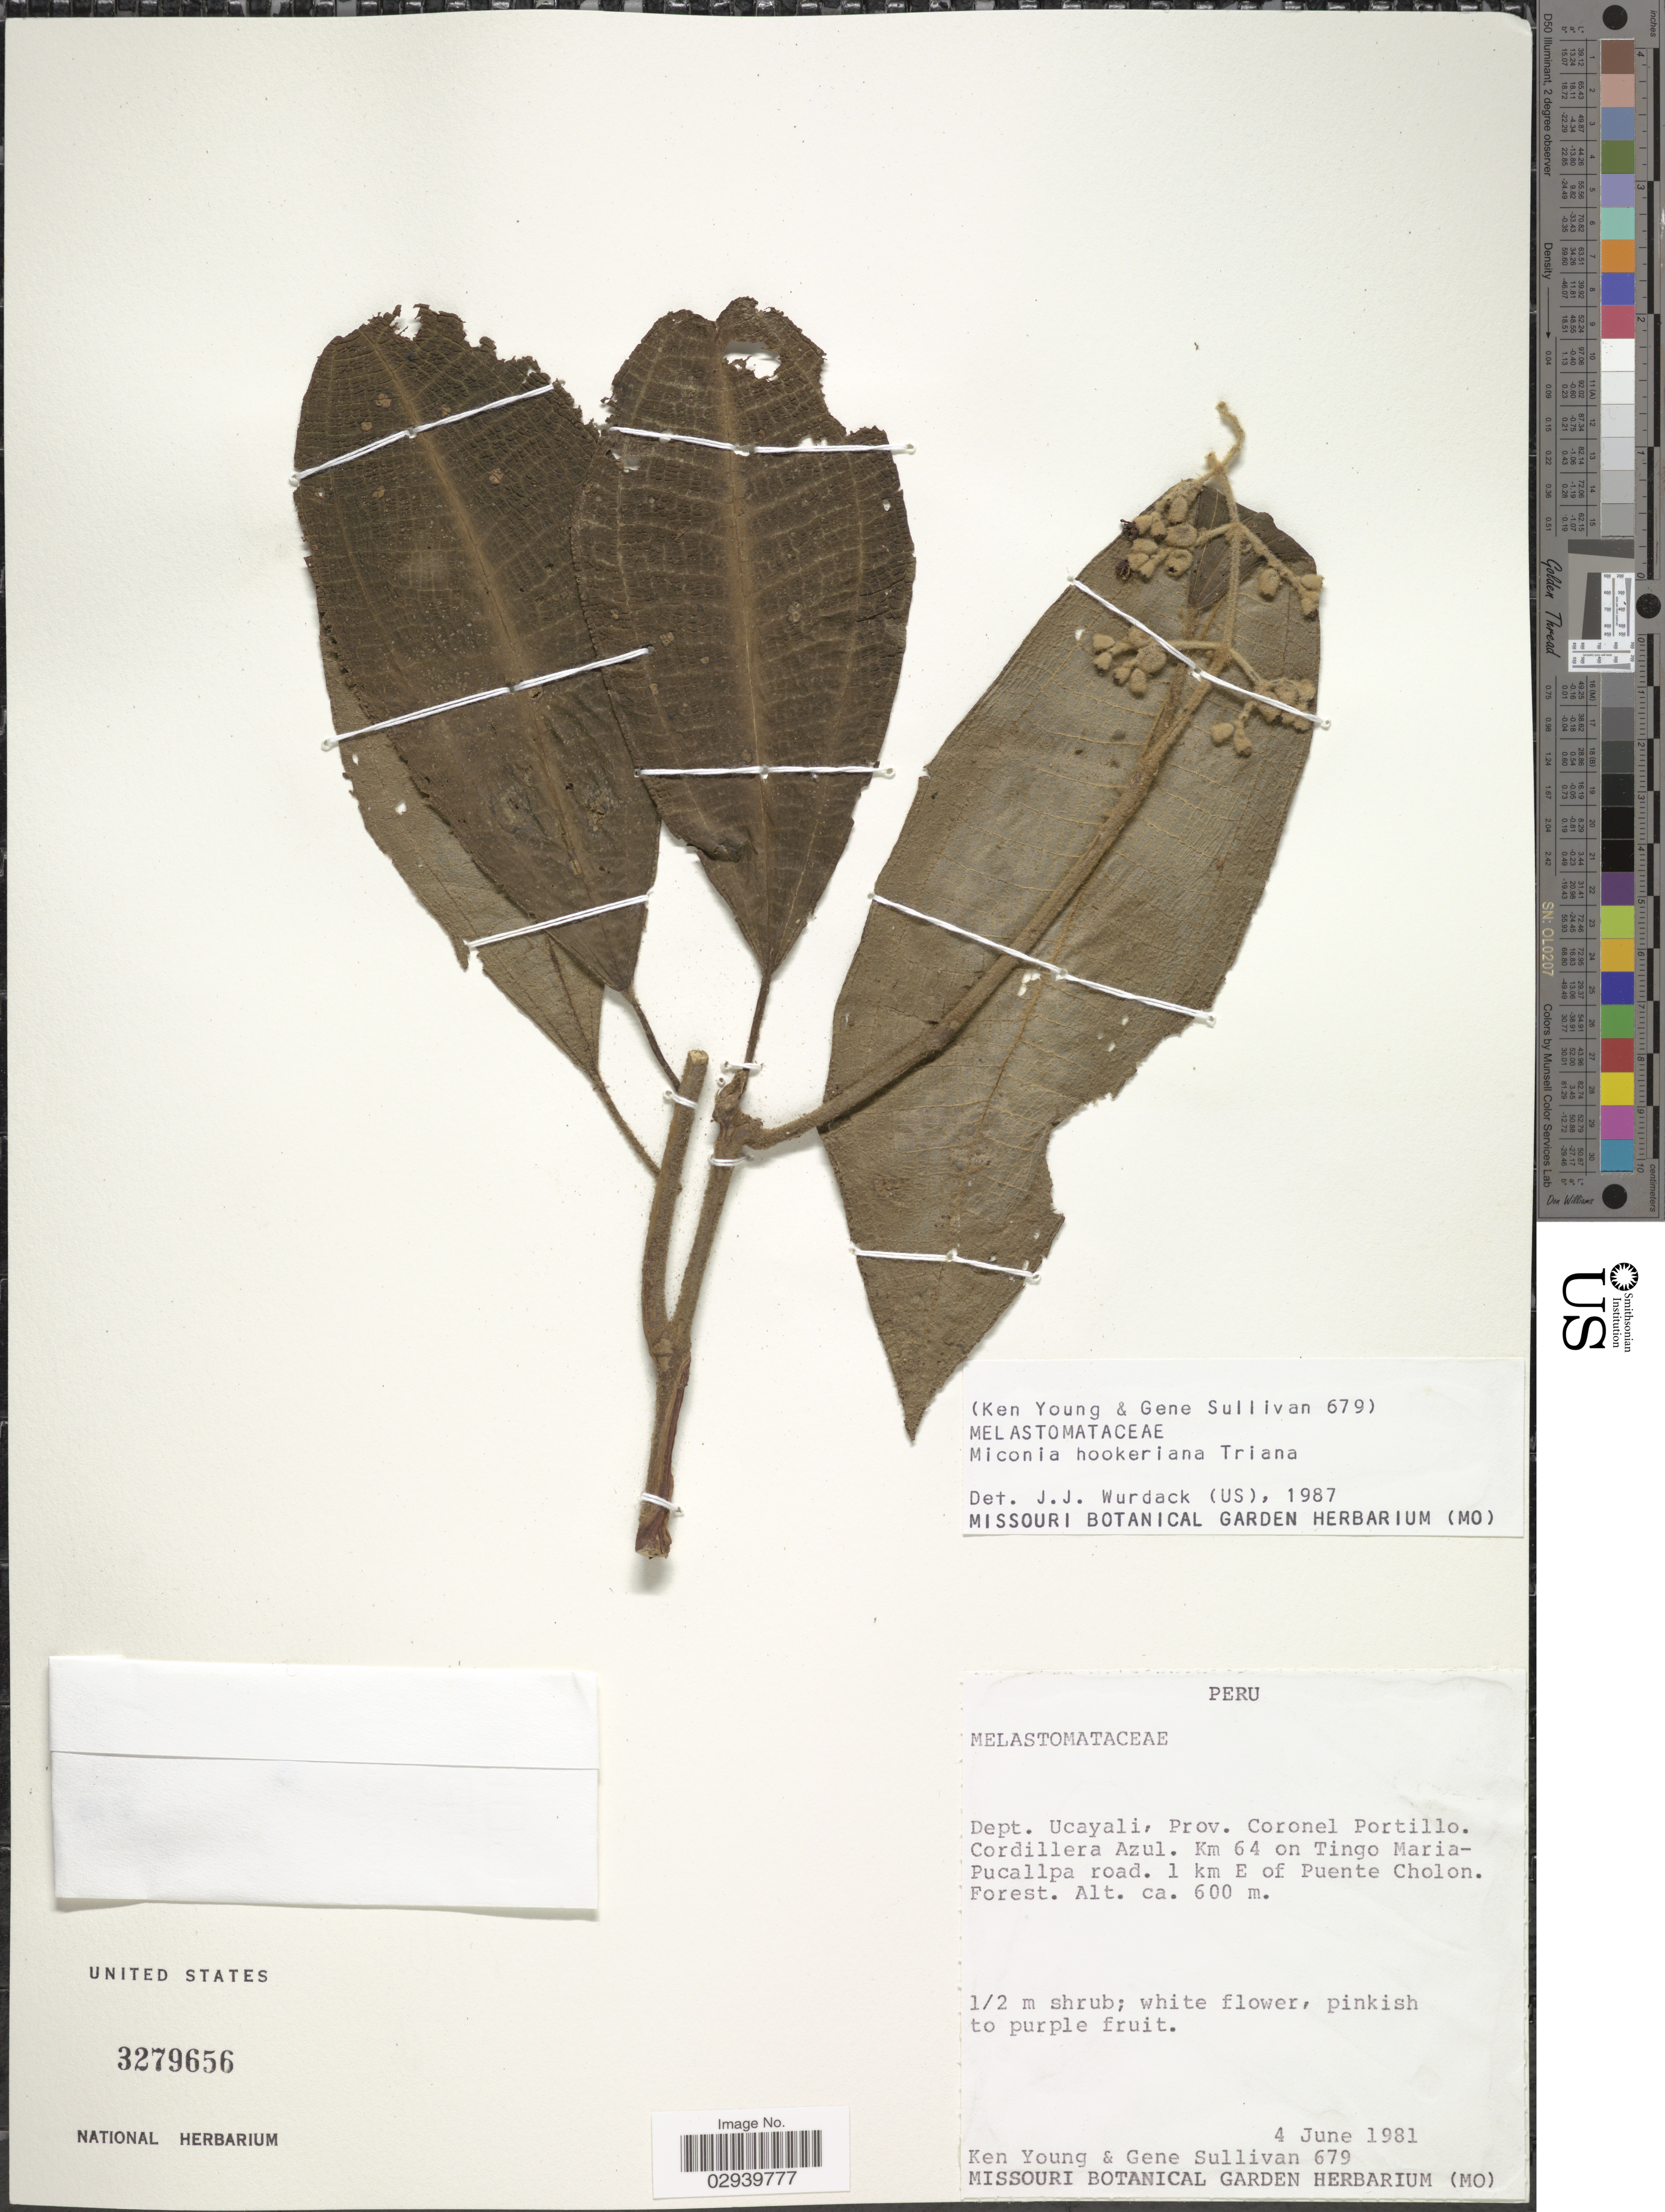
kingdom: Plantae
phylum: Tracheophyta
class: Magnoliopsida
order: Myrtales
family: Melastomataceae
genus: Miconia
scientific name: Miconia hookeriana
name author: Triana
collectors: K. Young & G. Sullivan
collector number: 679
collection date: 1981-06-04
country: Peru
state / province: Ucayali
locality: Prov. Coronel Portillo. Cordillera Azul. Km 64 on Tingo Maria-Pucallpa road. 1 km E of Puente Cholon.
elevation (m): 600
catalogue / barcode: US 3279656